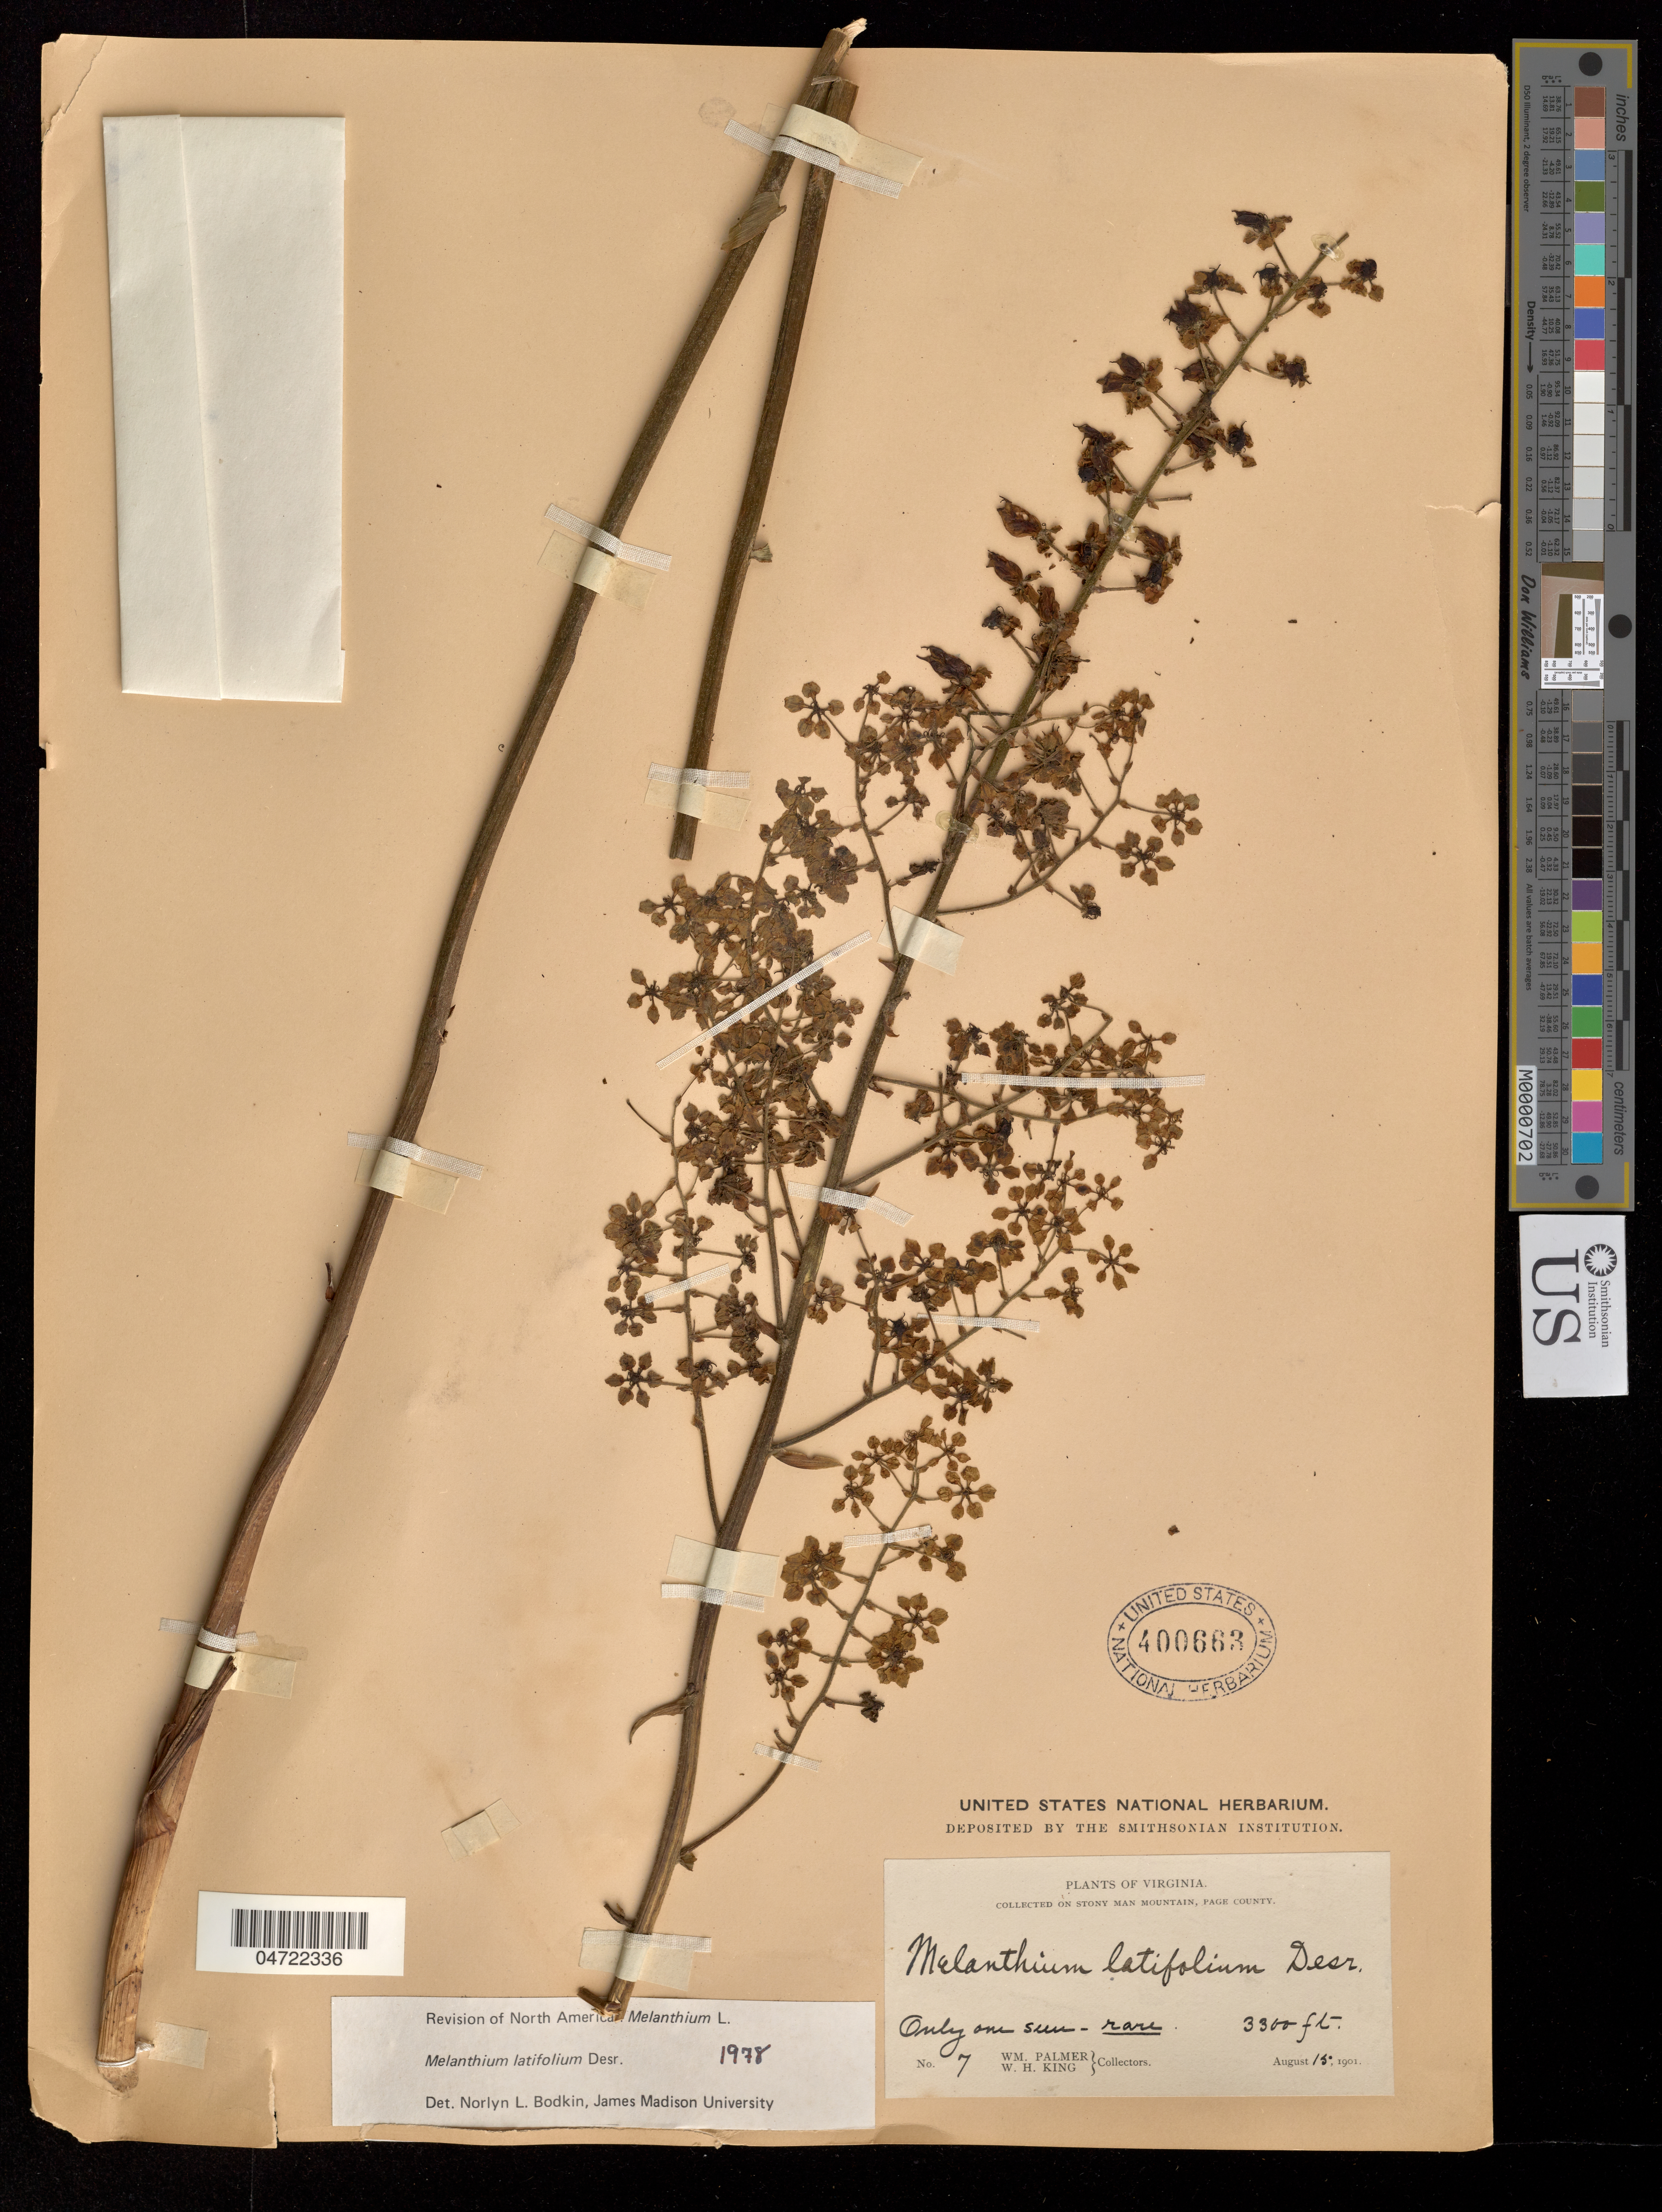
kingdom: Plantae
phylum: Tracheophyta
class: Liliopsida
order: Liliales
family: Melanthiaceae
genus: Melanthium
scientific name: Melanthium latifolium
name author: Desr.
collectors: W. Palmer & W. H. King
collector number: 7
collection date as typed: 15 Aug 1901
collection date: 1901-08-15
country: United States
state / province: Virginia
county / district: Page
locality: Stony Man Mountain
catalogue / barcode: US 400663